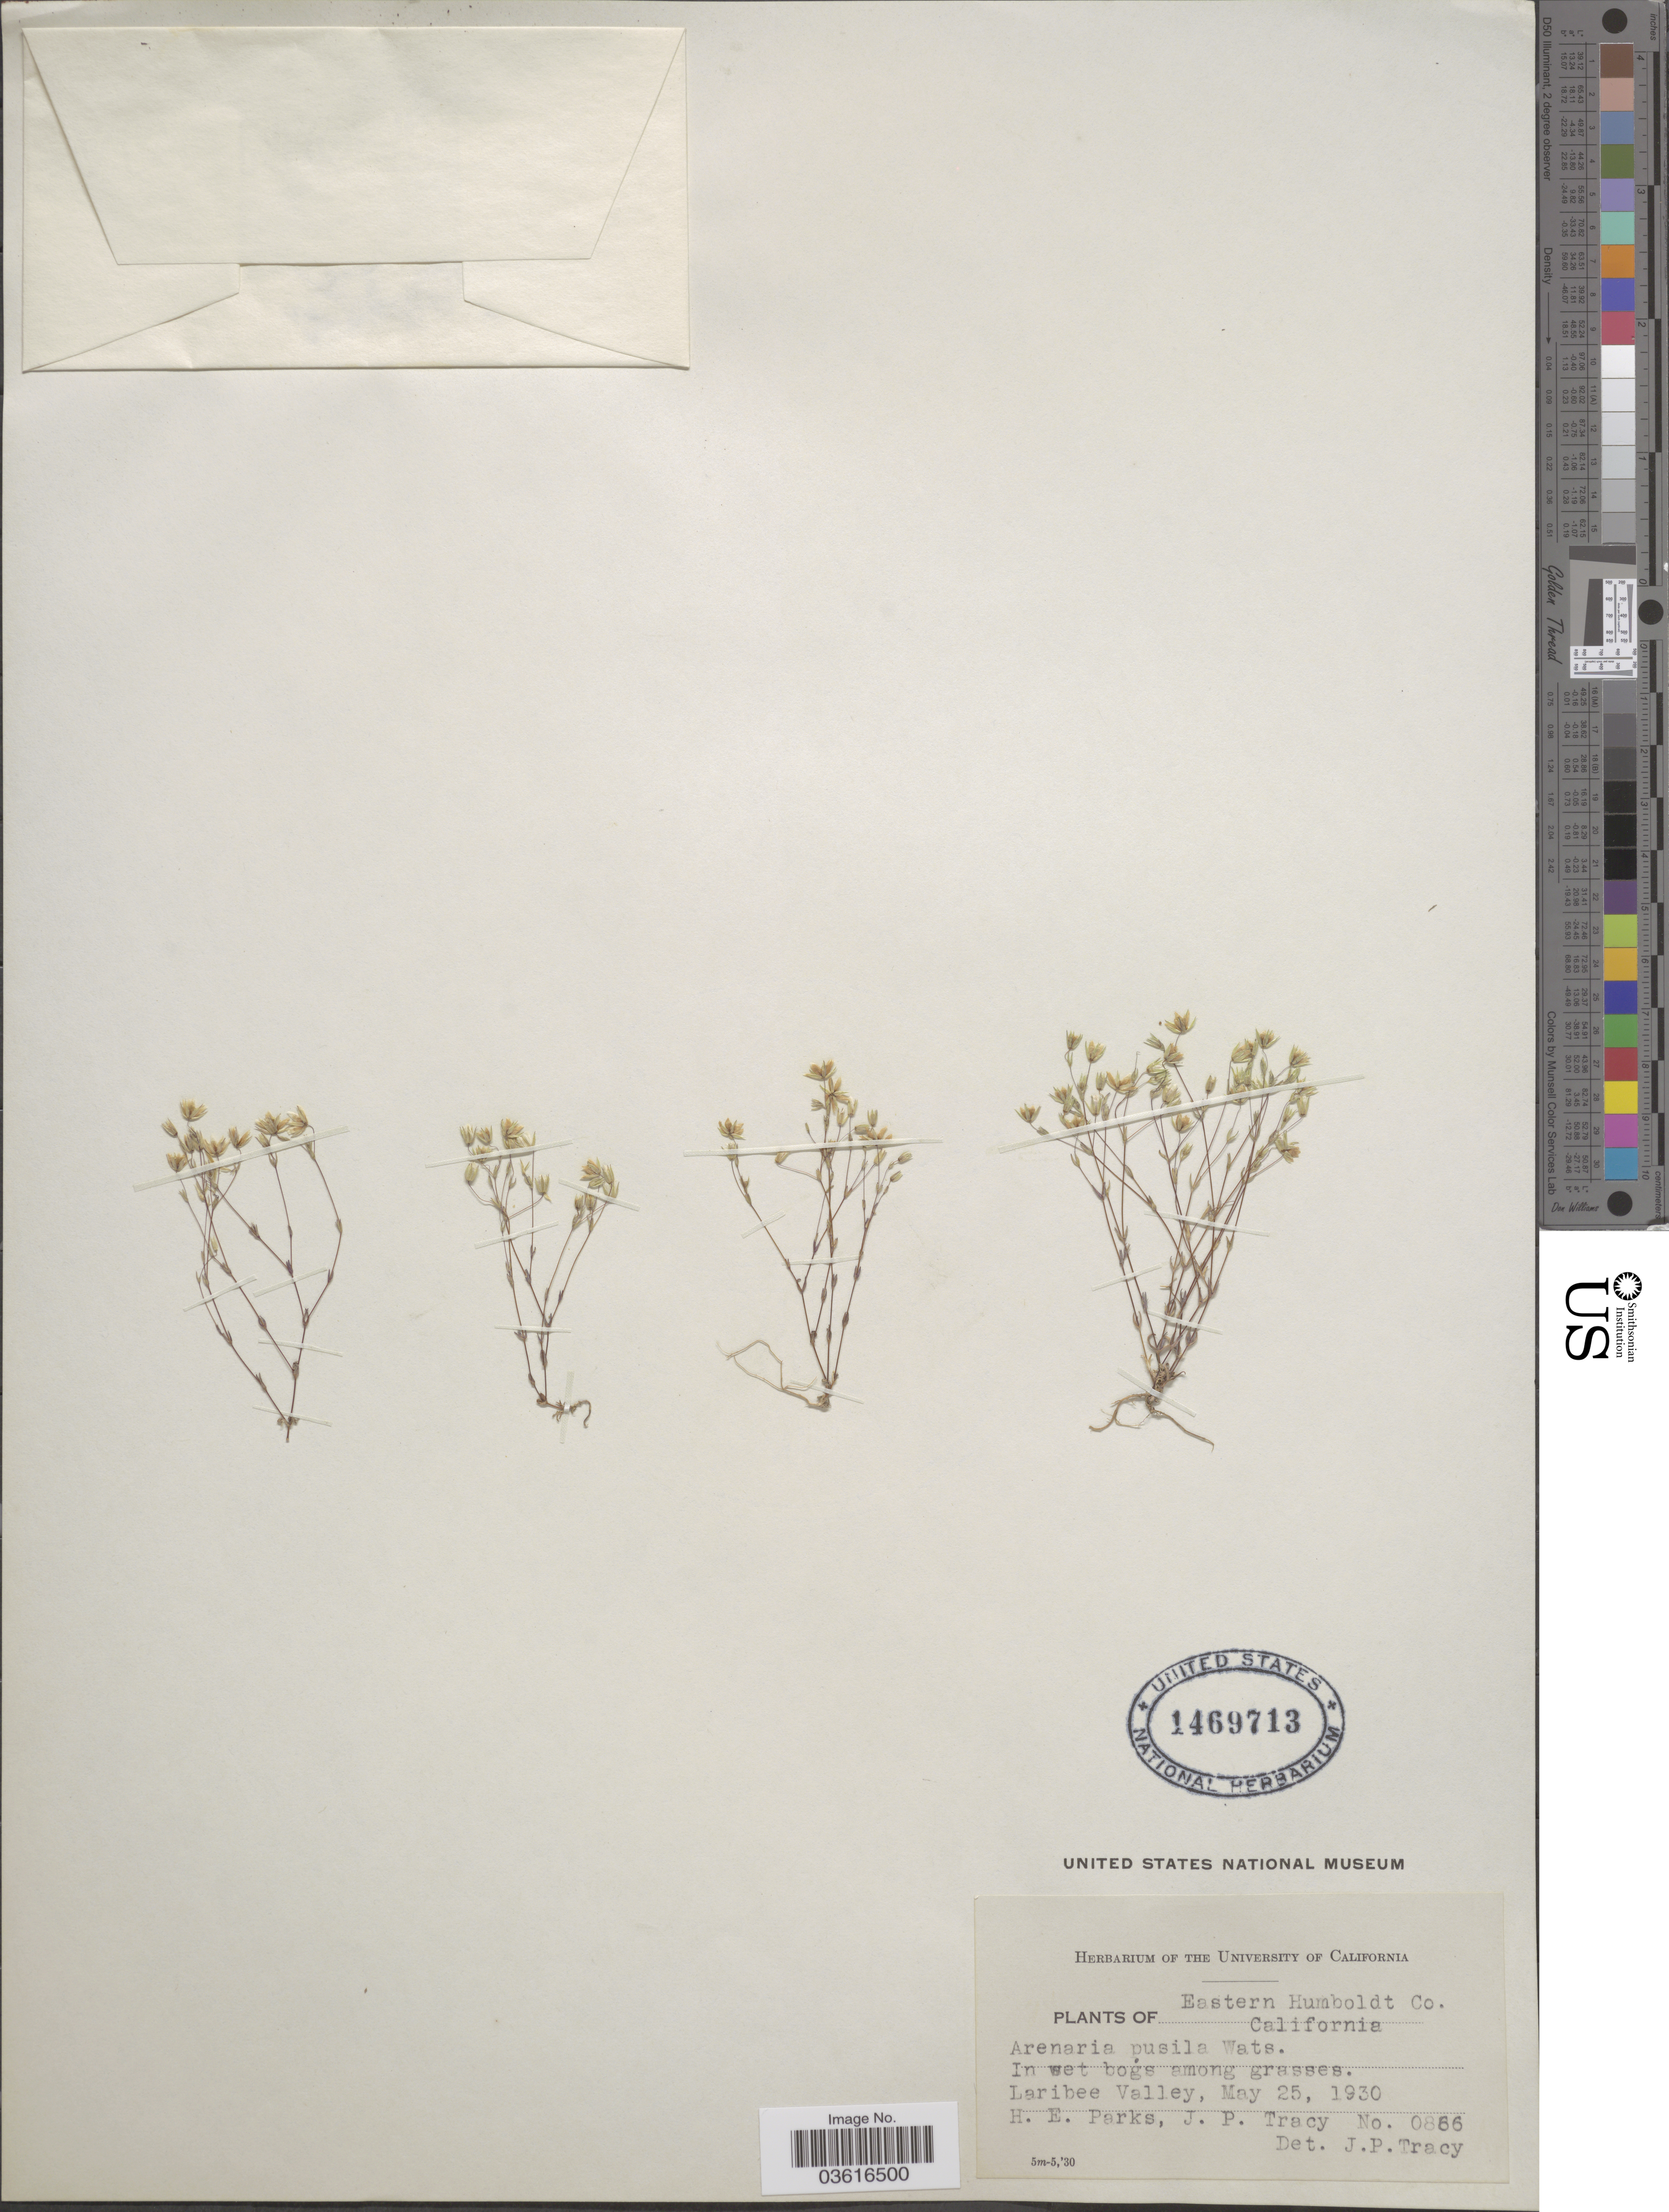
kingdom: Plantae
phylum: Tracheophyta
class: Magnoliopsida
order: Caryophyllales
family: Caryophyllaceae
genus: Minuartia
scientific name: Minuartia pusilla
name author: (S. Watson) Mattf.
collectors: H. E. Parks & J. Tracy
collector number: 0866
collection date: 1930-05-25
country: United States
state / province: California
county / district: Humboldt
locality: Eastern Humboldt Co. Laribee Valley.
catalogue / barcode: US 1469713